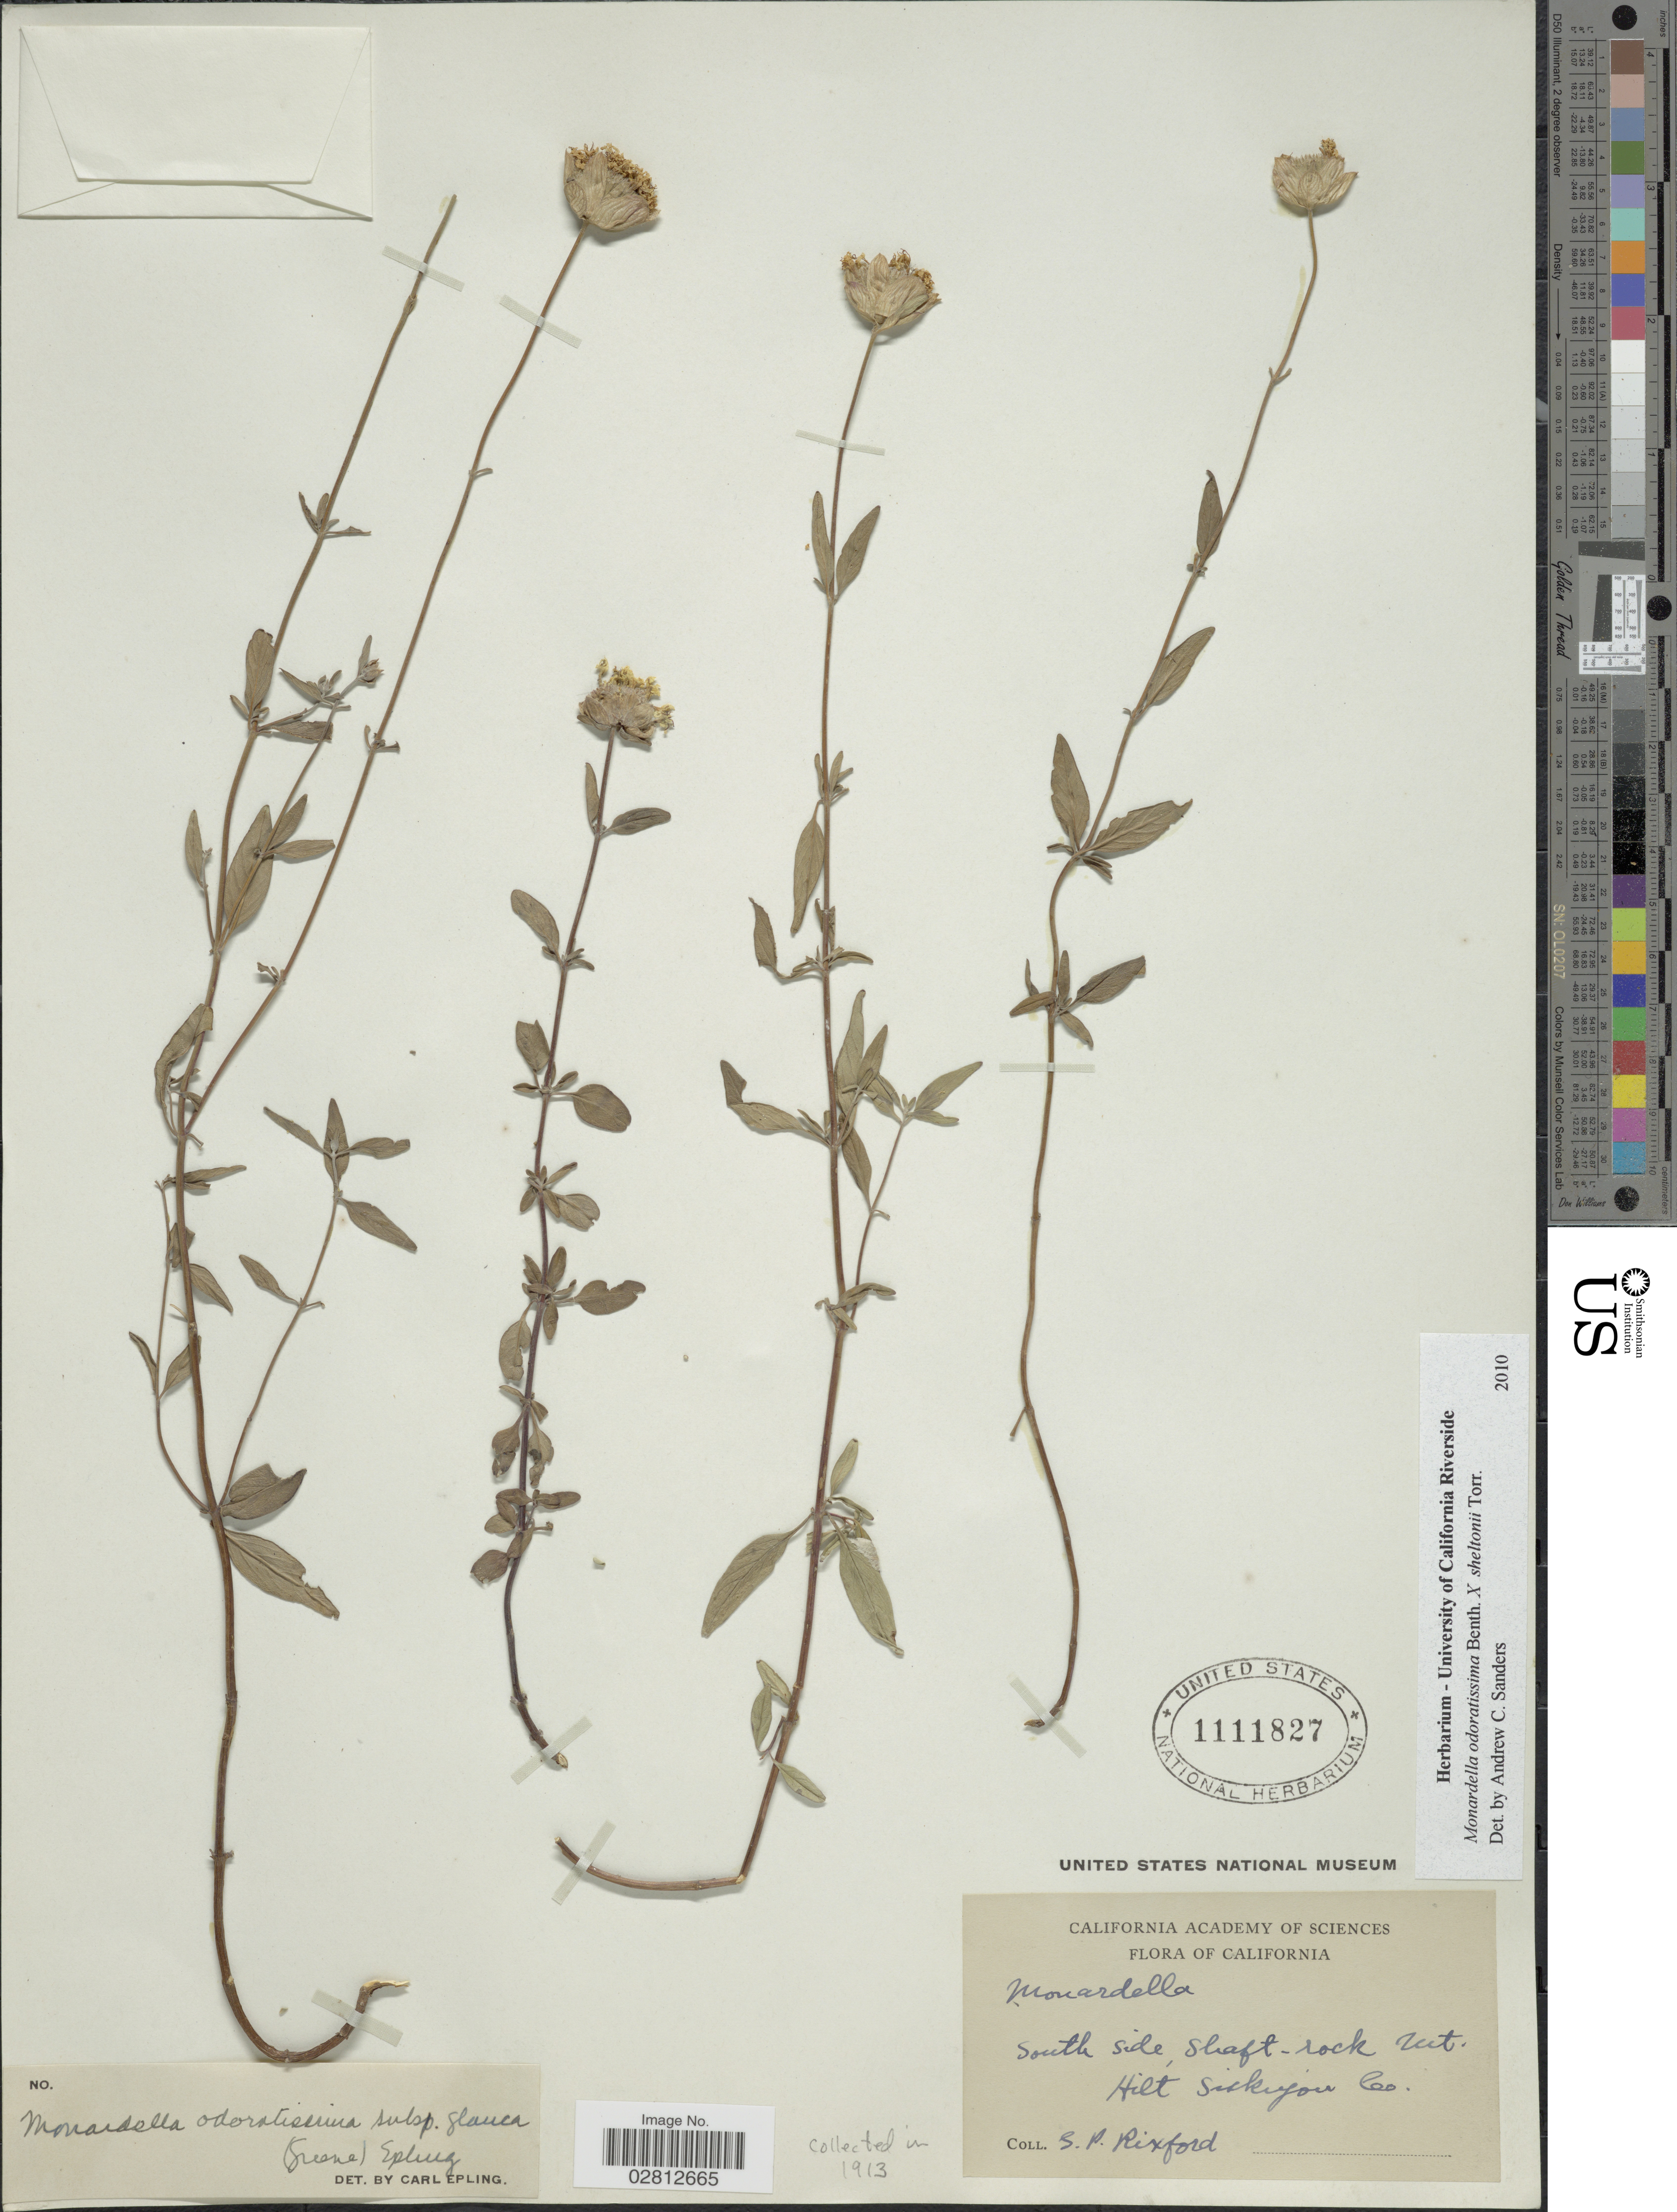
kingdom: Plantae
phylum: Tracheophyta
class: Magnoliopsida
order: Lamiales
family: Lamiaceae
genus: Monardella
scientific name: Monardella odoratissima x M. subserrata Greene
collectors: S. Rixford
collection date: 1913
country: United States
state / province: California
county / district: Siskiyou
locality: South side, shaft-rock Mt. Hilt Siskiyou Co.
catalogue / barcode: US 1111827